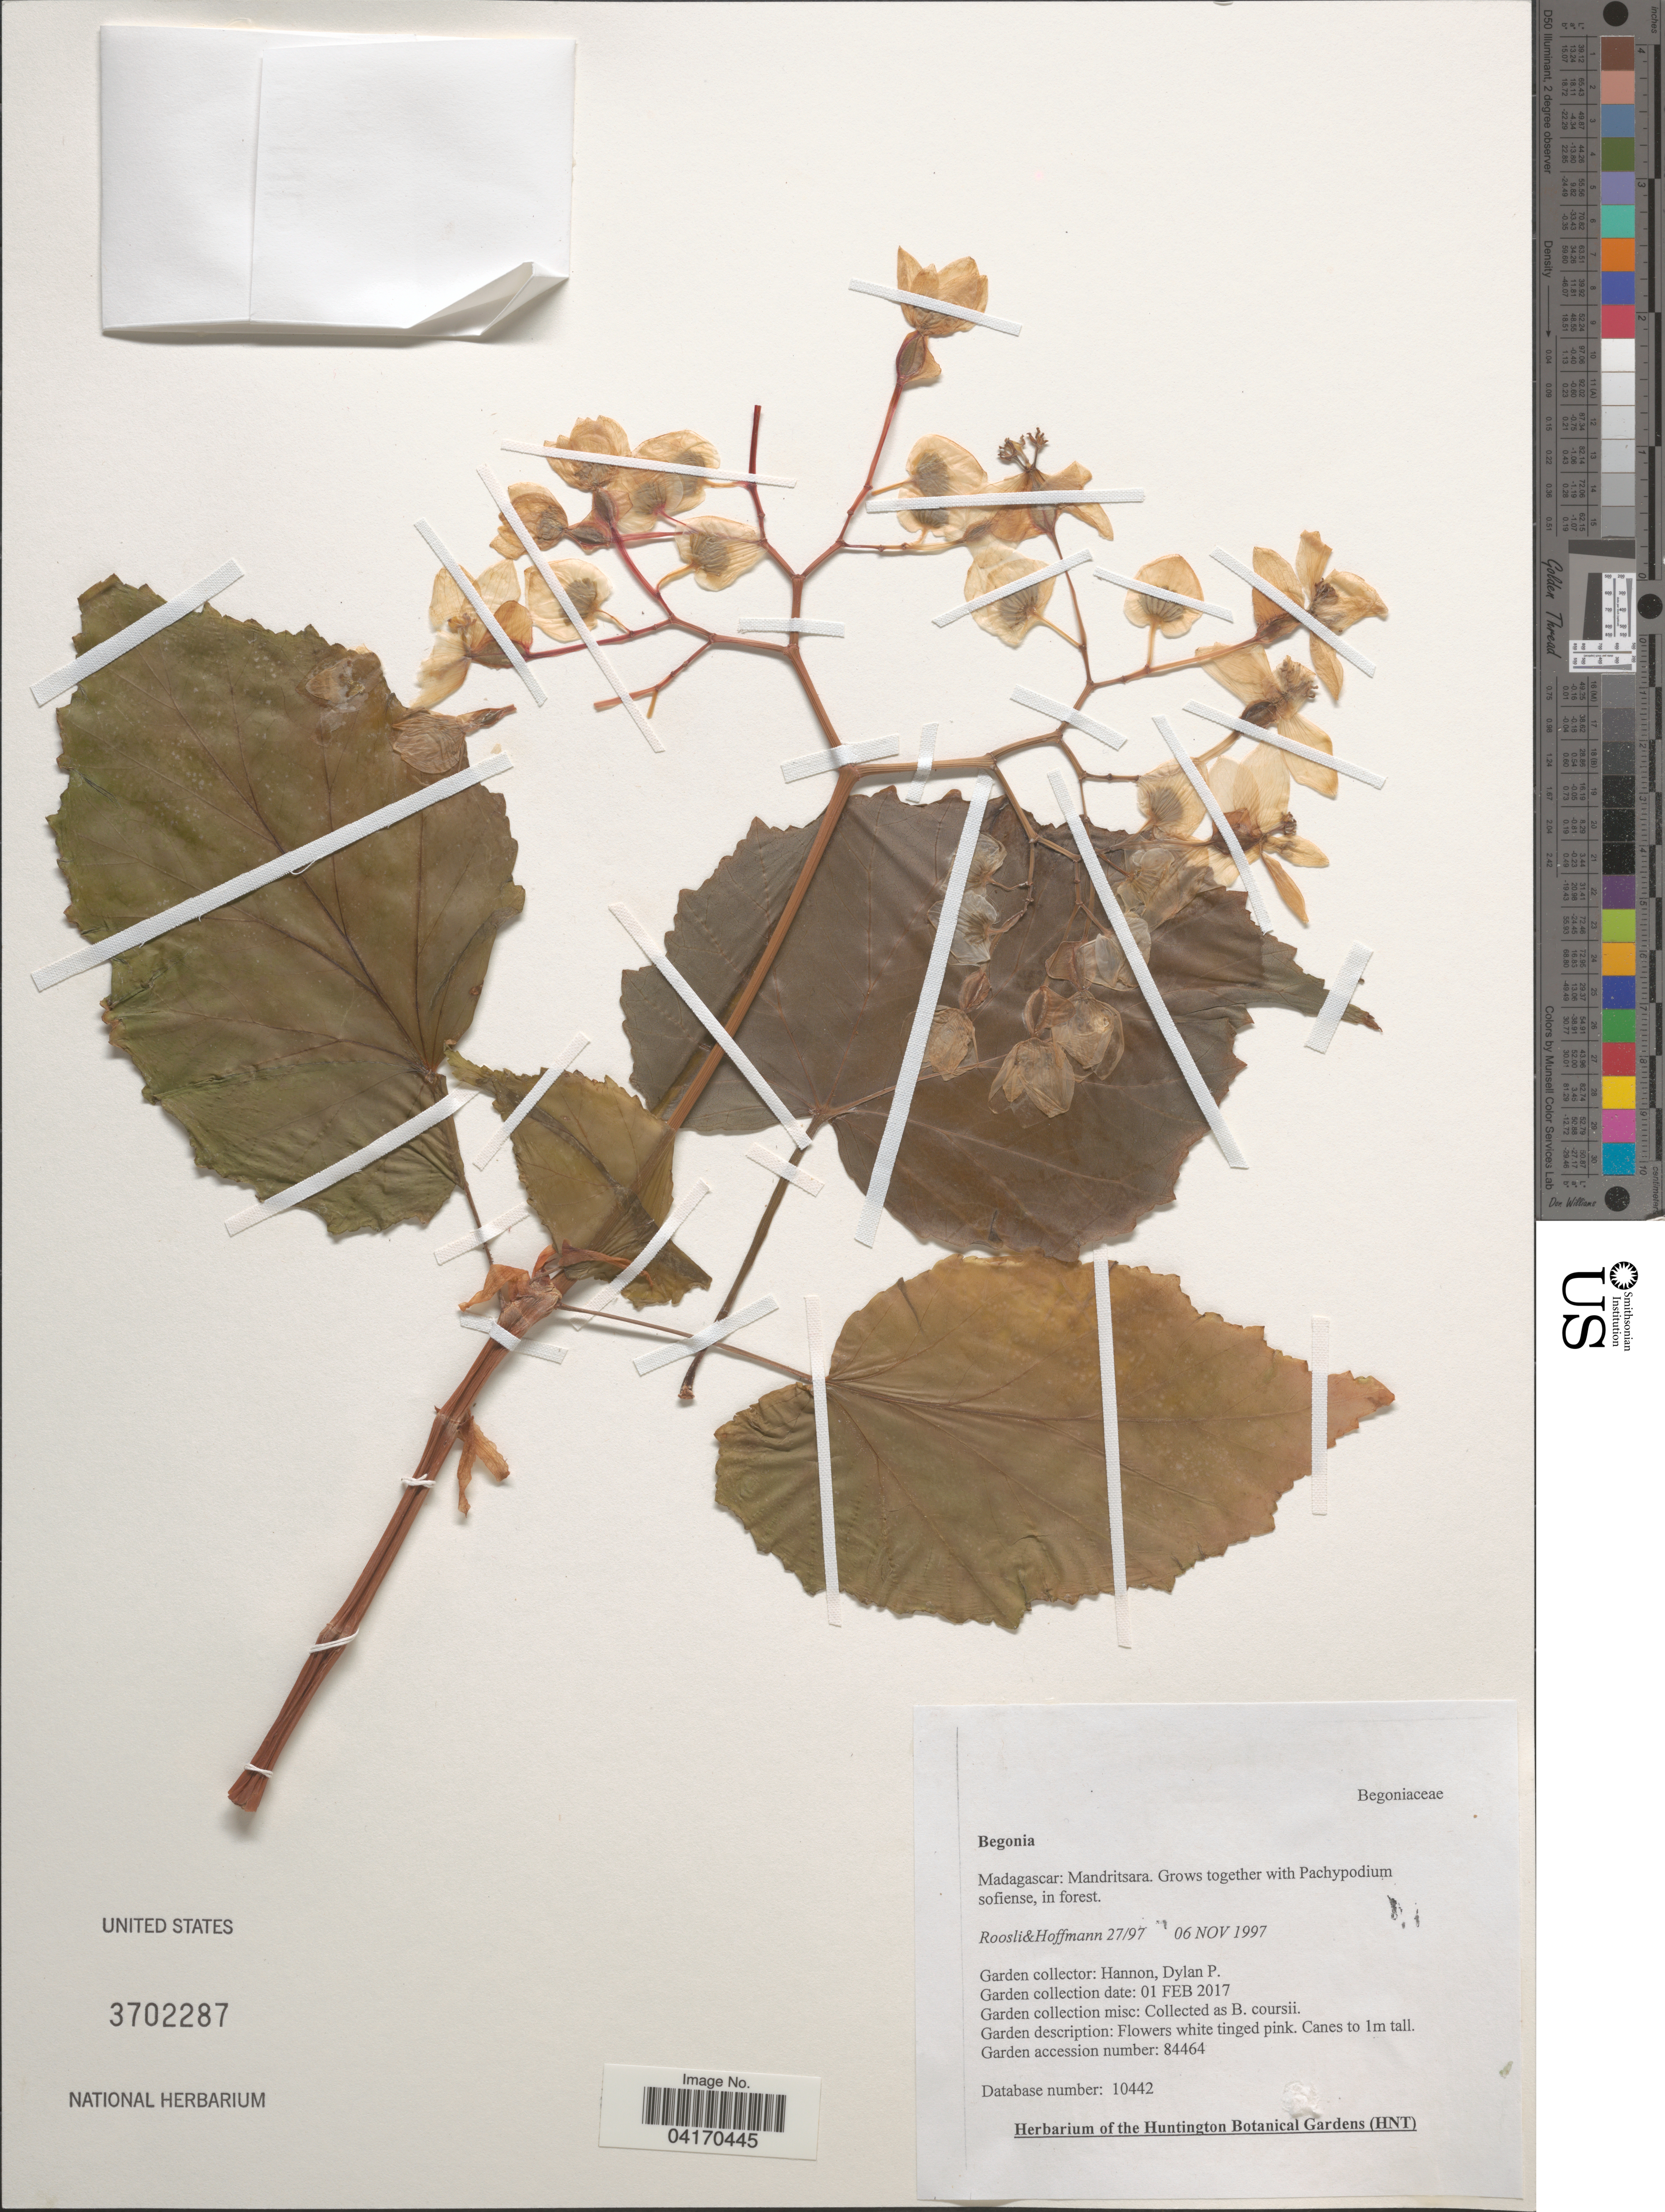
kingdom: Plantae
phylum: Tracheophyta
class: Magnoliopsida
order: Cucurbitales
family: Begoniaceae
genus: Begonia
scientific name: Begonia sp.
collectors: Roosli & -. Hoffmann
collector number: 27/97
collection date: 1997-11-06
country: Madagascar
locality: Mandritsara.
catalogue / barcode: US 3702287